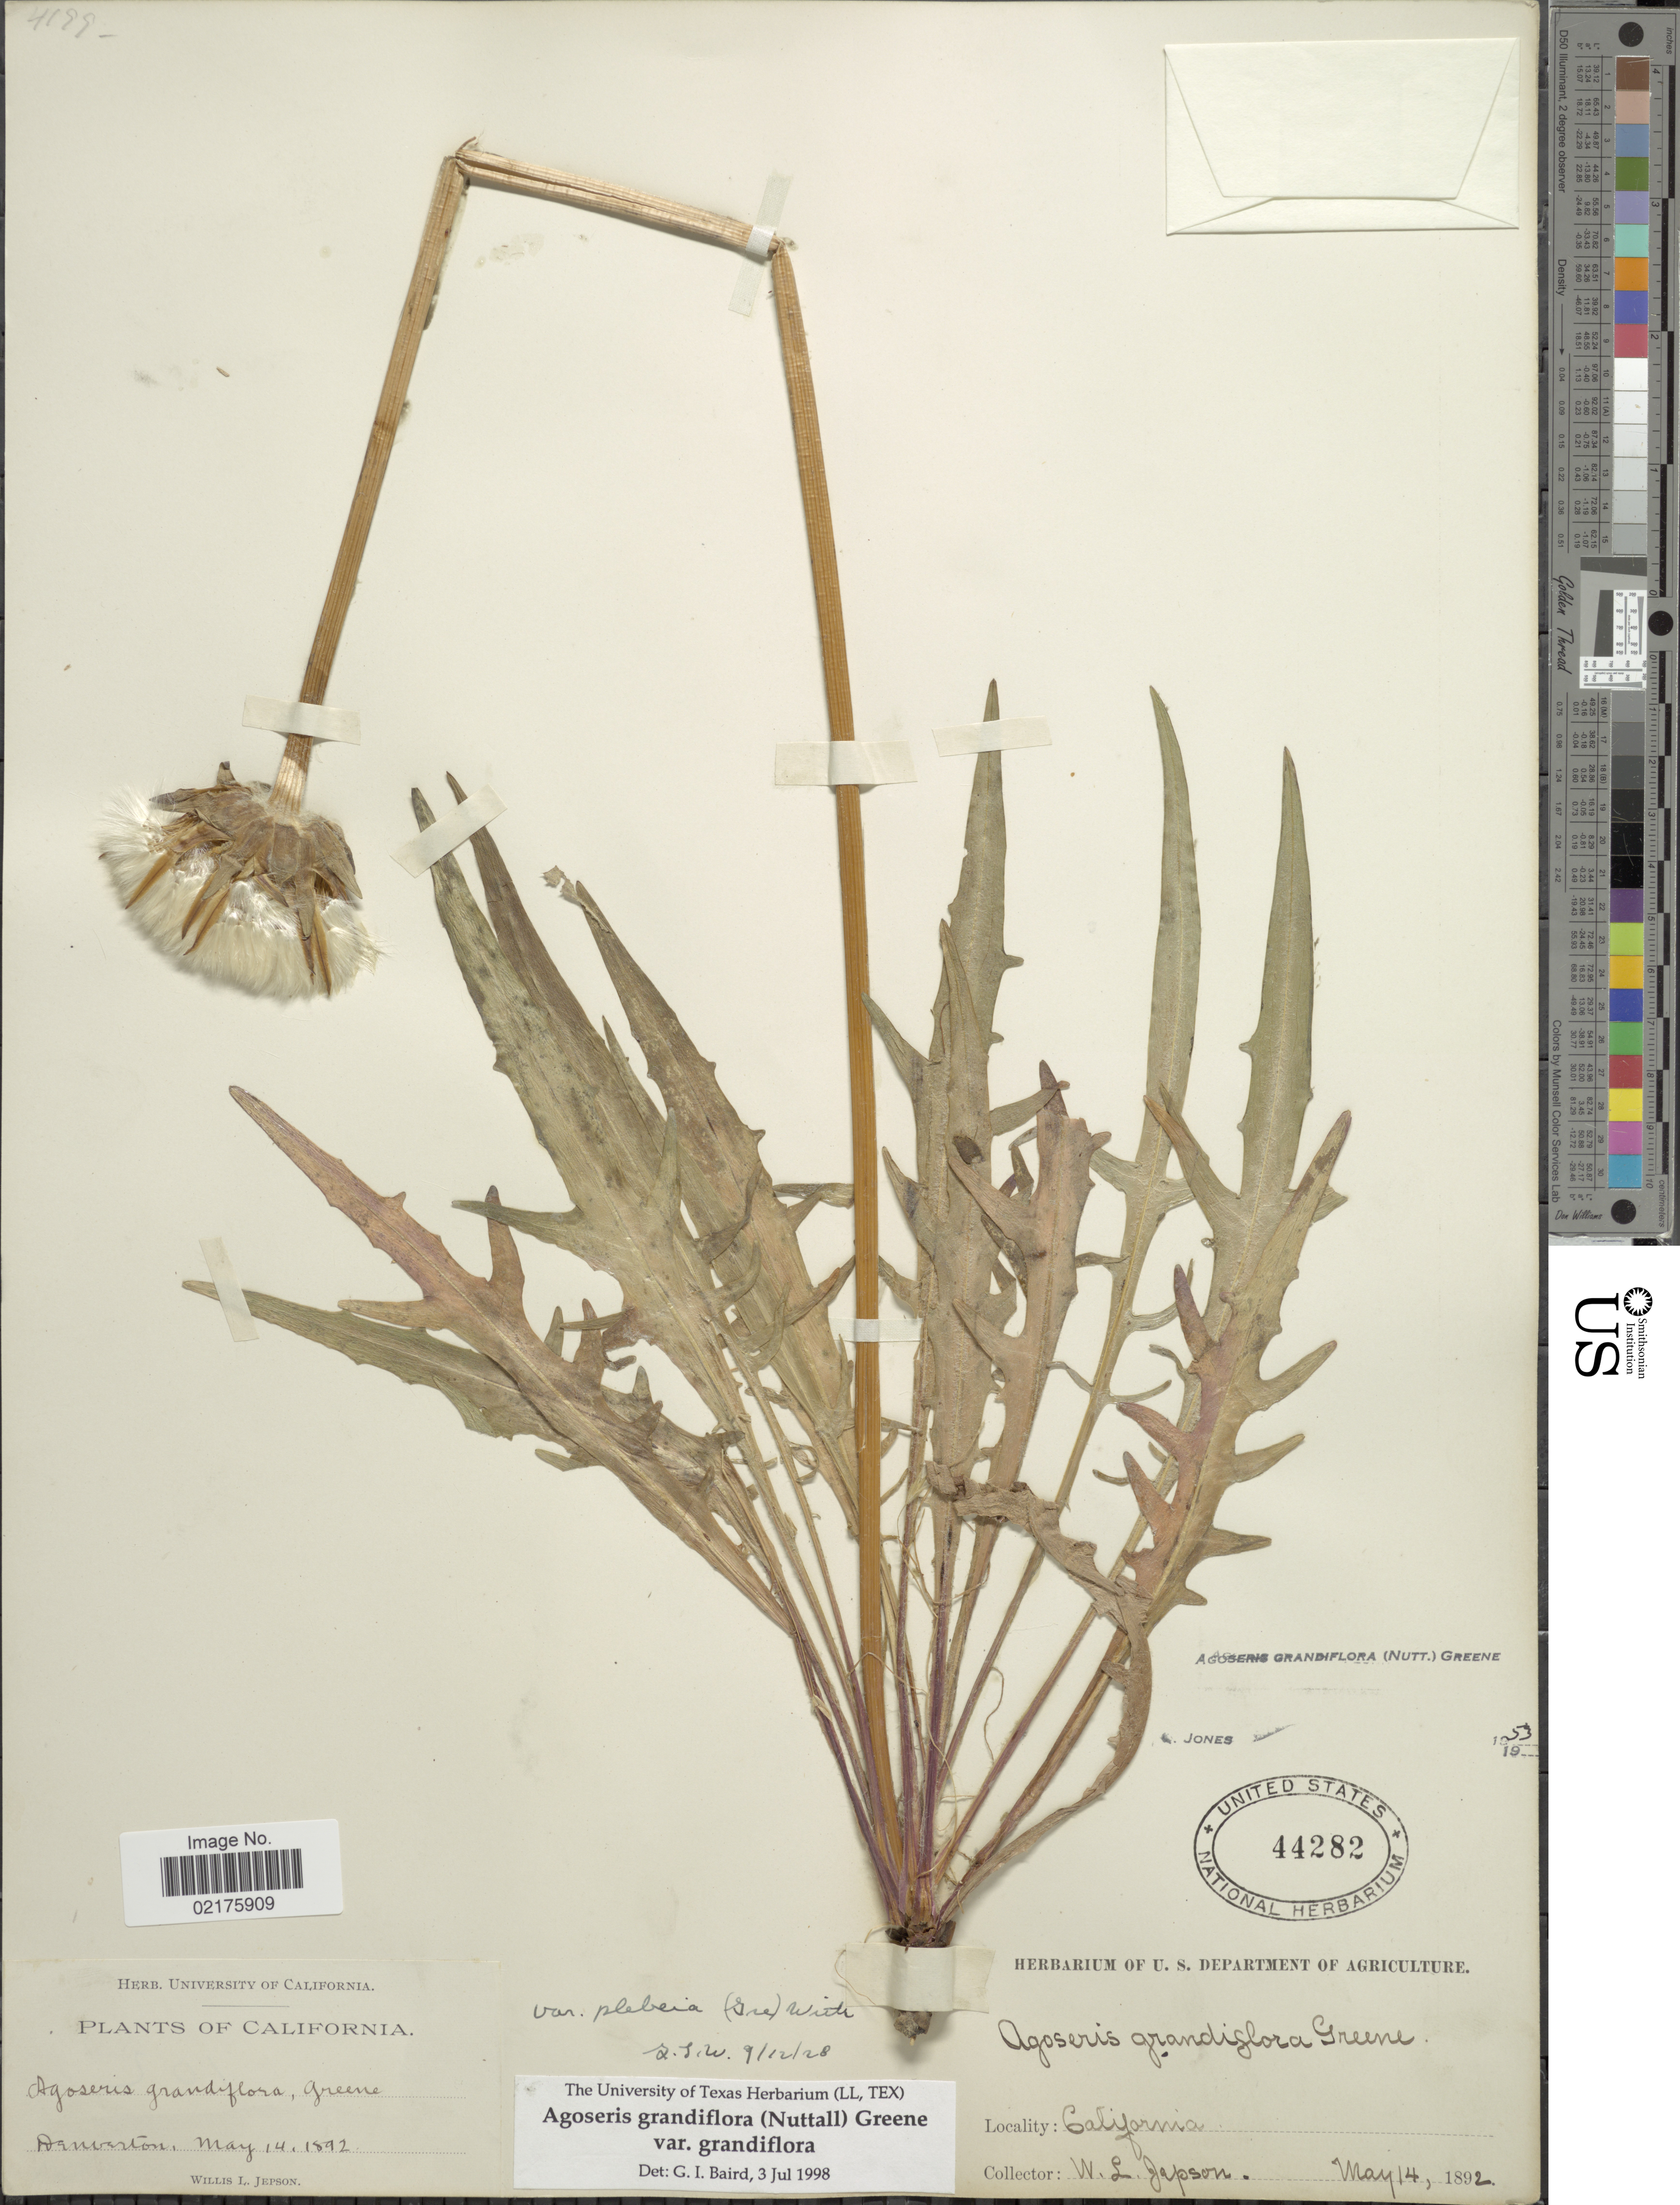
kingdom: Plantae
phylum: Tracheophyta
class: Magnoliopsida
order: Asterales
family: Asteraceae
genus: Agoseris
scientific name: Agoseris grandiflora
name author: (Nutt.) Greene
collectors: W. L. Jepson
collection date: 1892-05-14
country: United States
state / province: California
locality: Denverton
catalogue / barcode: US 44282